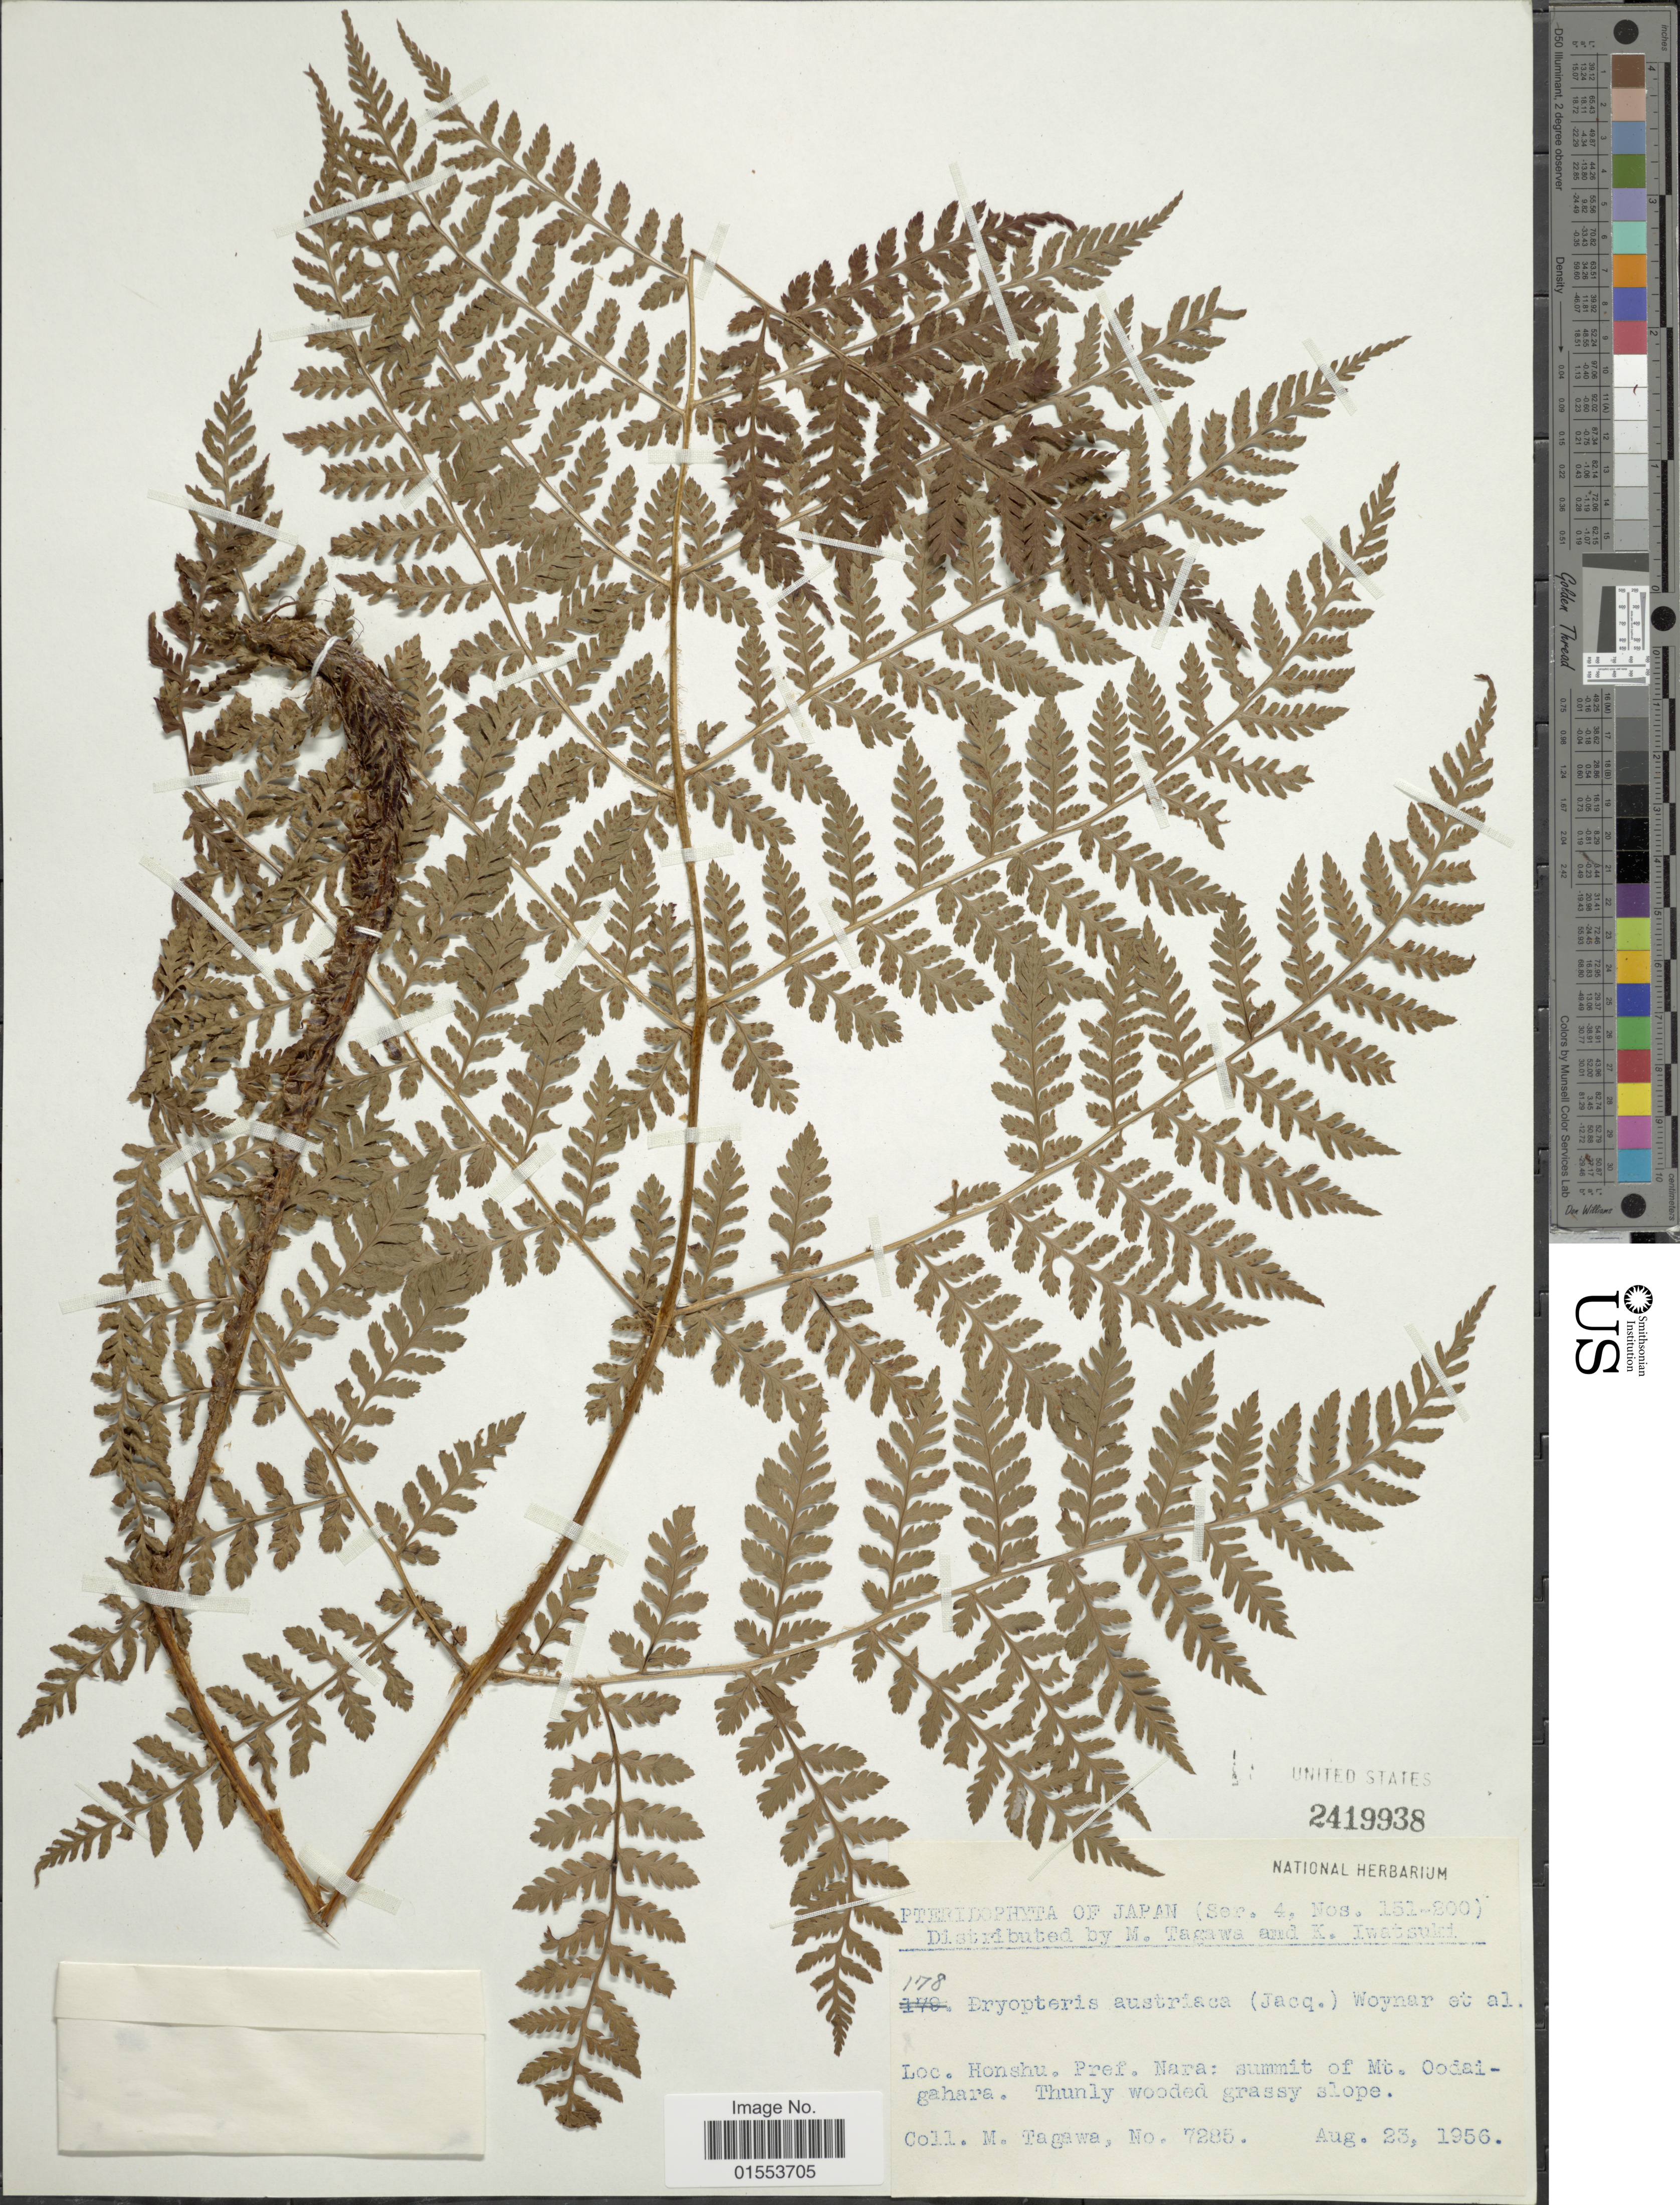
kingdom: Plantae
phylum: Tracheophyta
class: Polypodiopsida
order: Polypodiales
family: Dryopteridaceae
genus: Dryopteris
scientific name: Dryopteris austriaca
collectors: M. Tagawa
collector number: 7285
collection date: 1956-08-23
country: Japan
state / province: Nara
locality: Japan, Honshu: Pref. Nara; summit of Mt. Oodaigahara.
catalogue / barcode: US 2419938